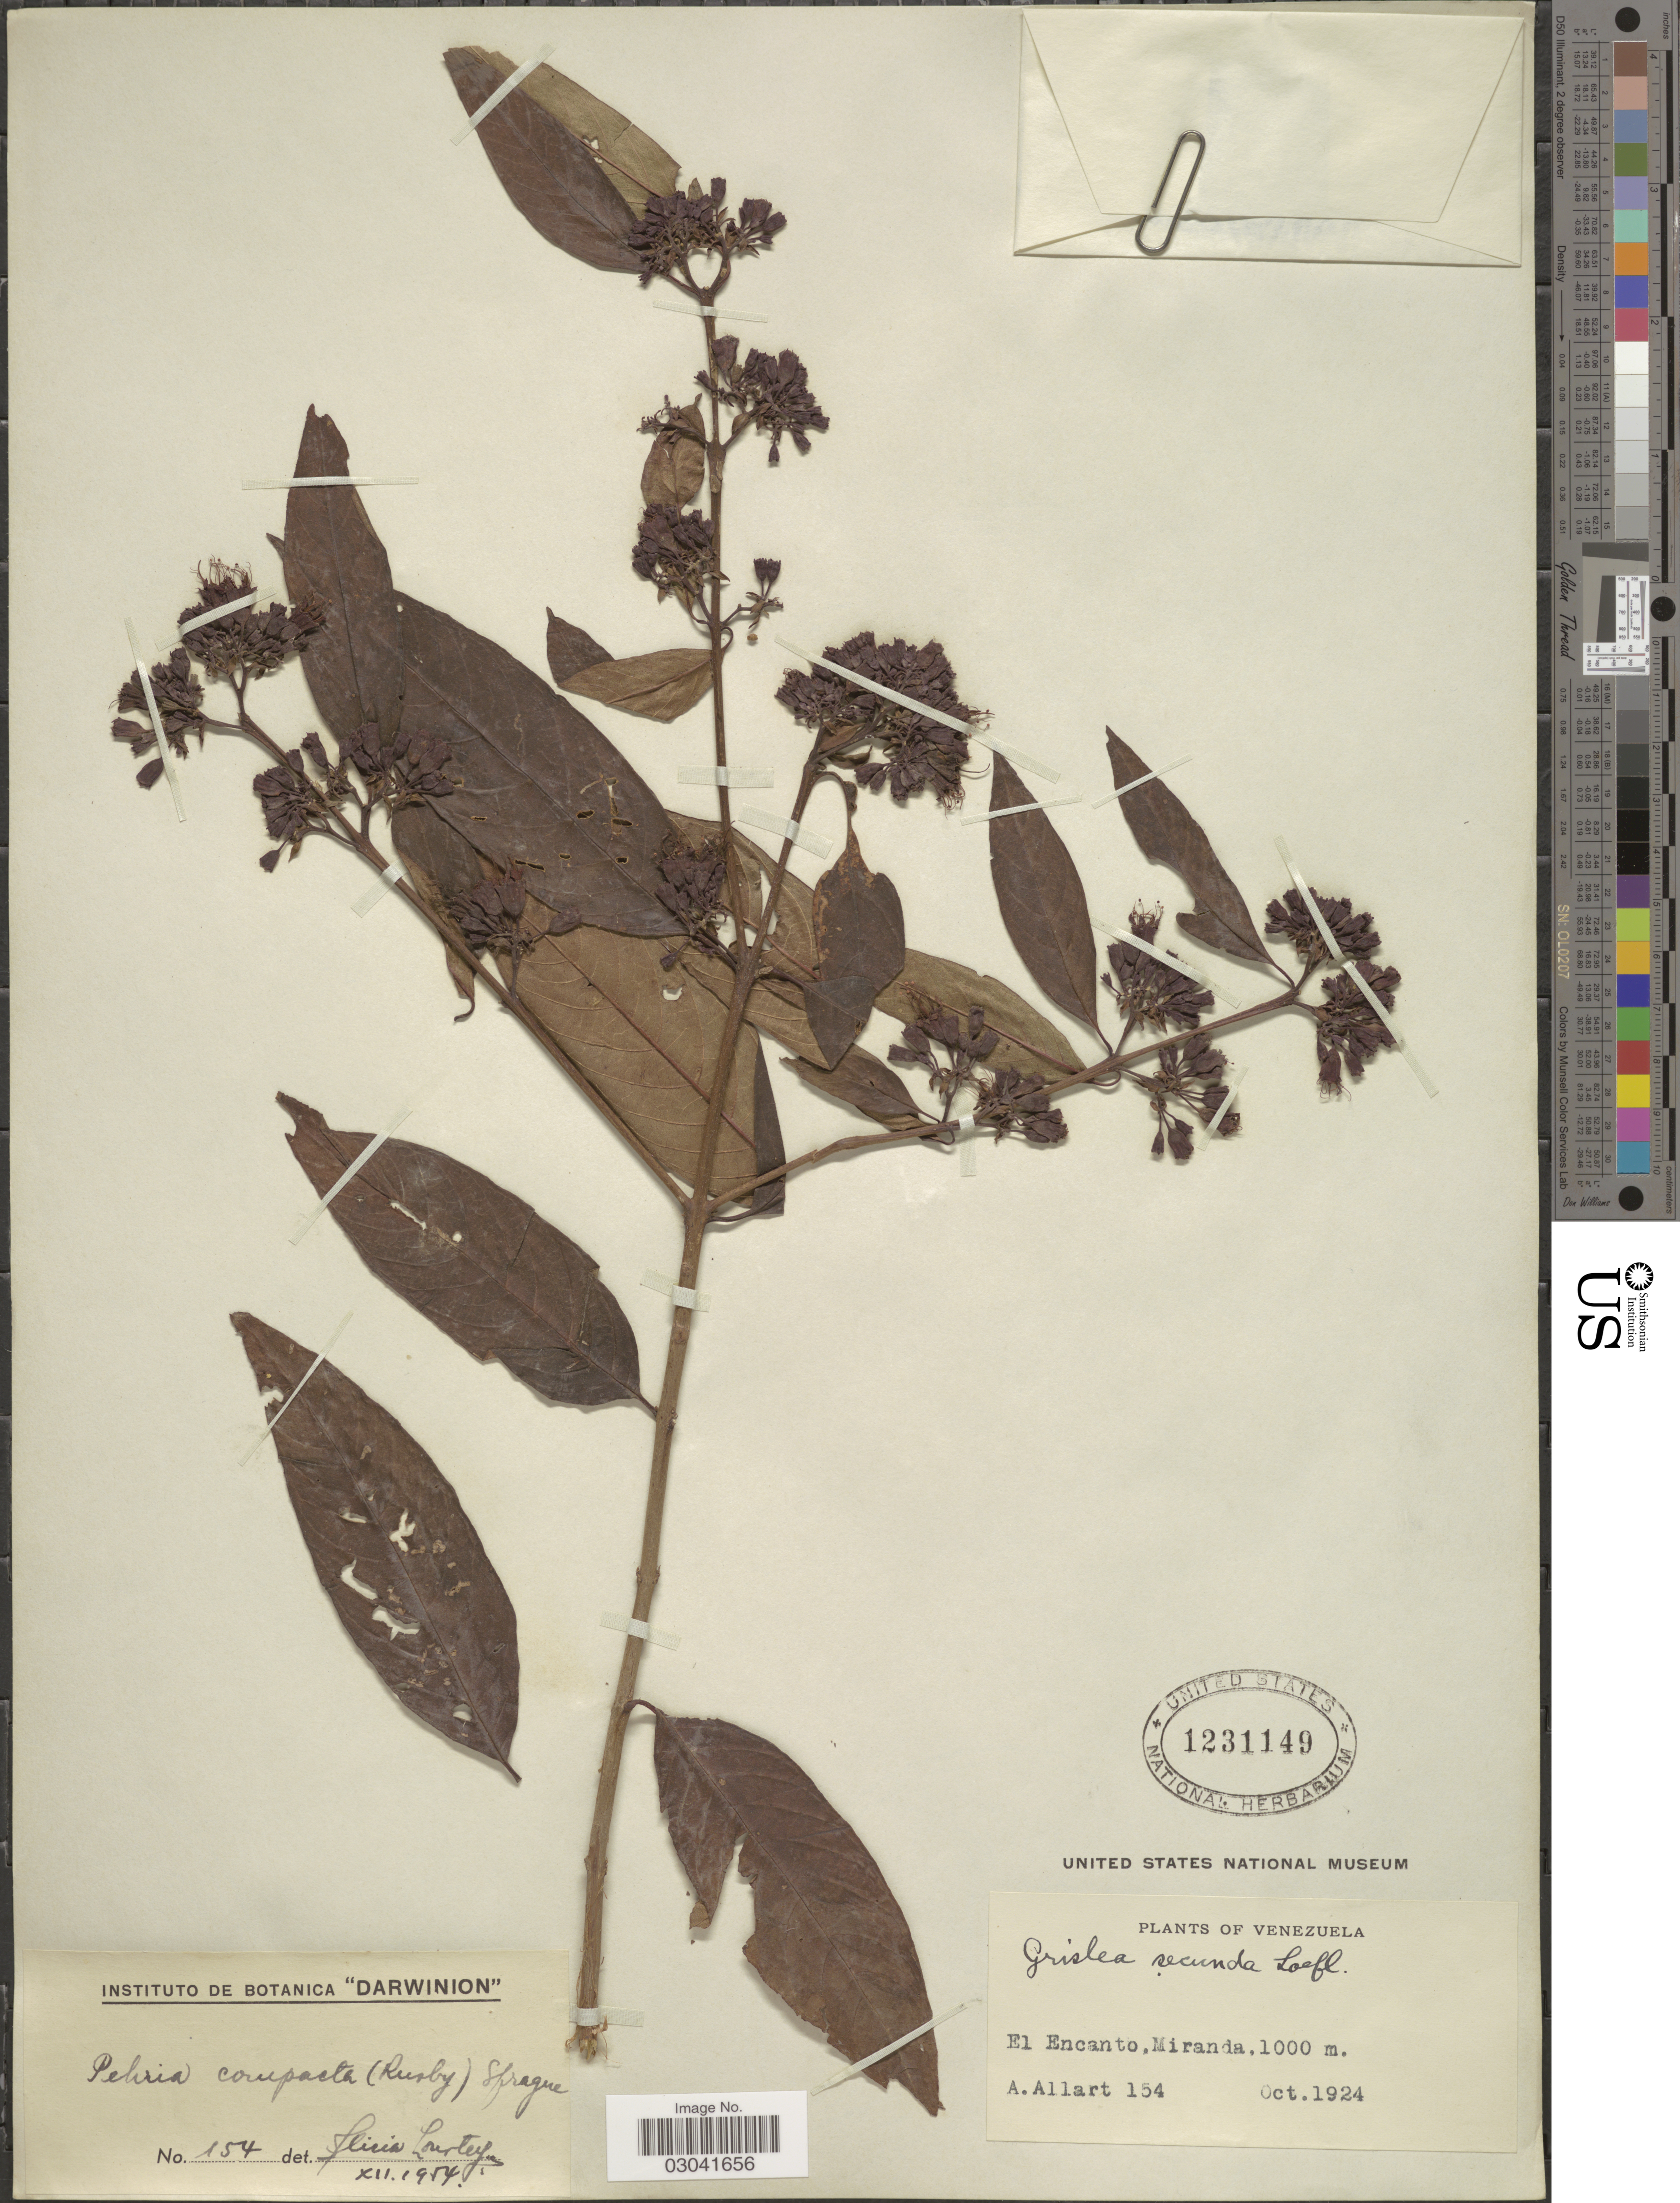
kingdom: Plantae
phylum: Tracheophyta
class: Magnoliopsida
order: Myrtales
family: Lythraceae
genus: Pehria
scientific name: Pehria compacta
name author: Sprague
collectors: A. Allart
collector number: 154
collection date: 1924-10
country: Venezuela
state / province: Miranda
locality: El Encanto.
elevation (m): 1000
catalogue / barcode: US 1231149